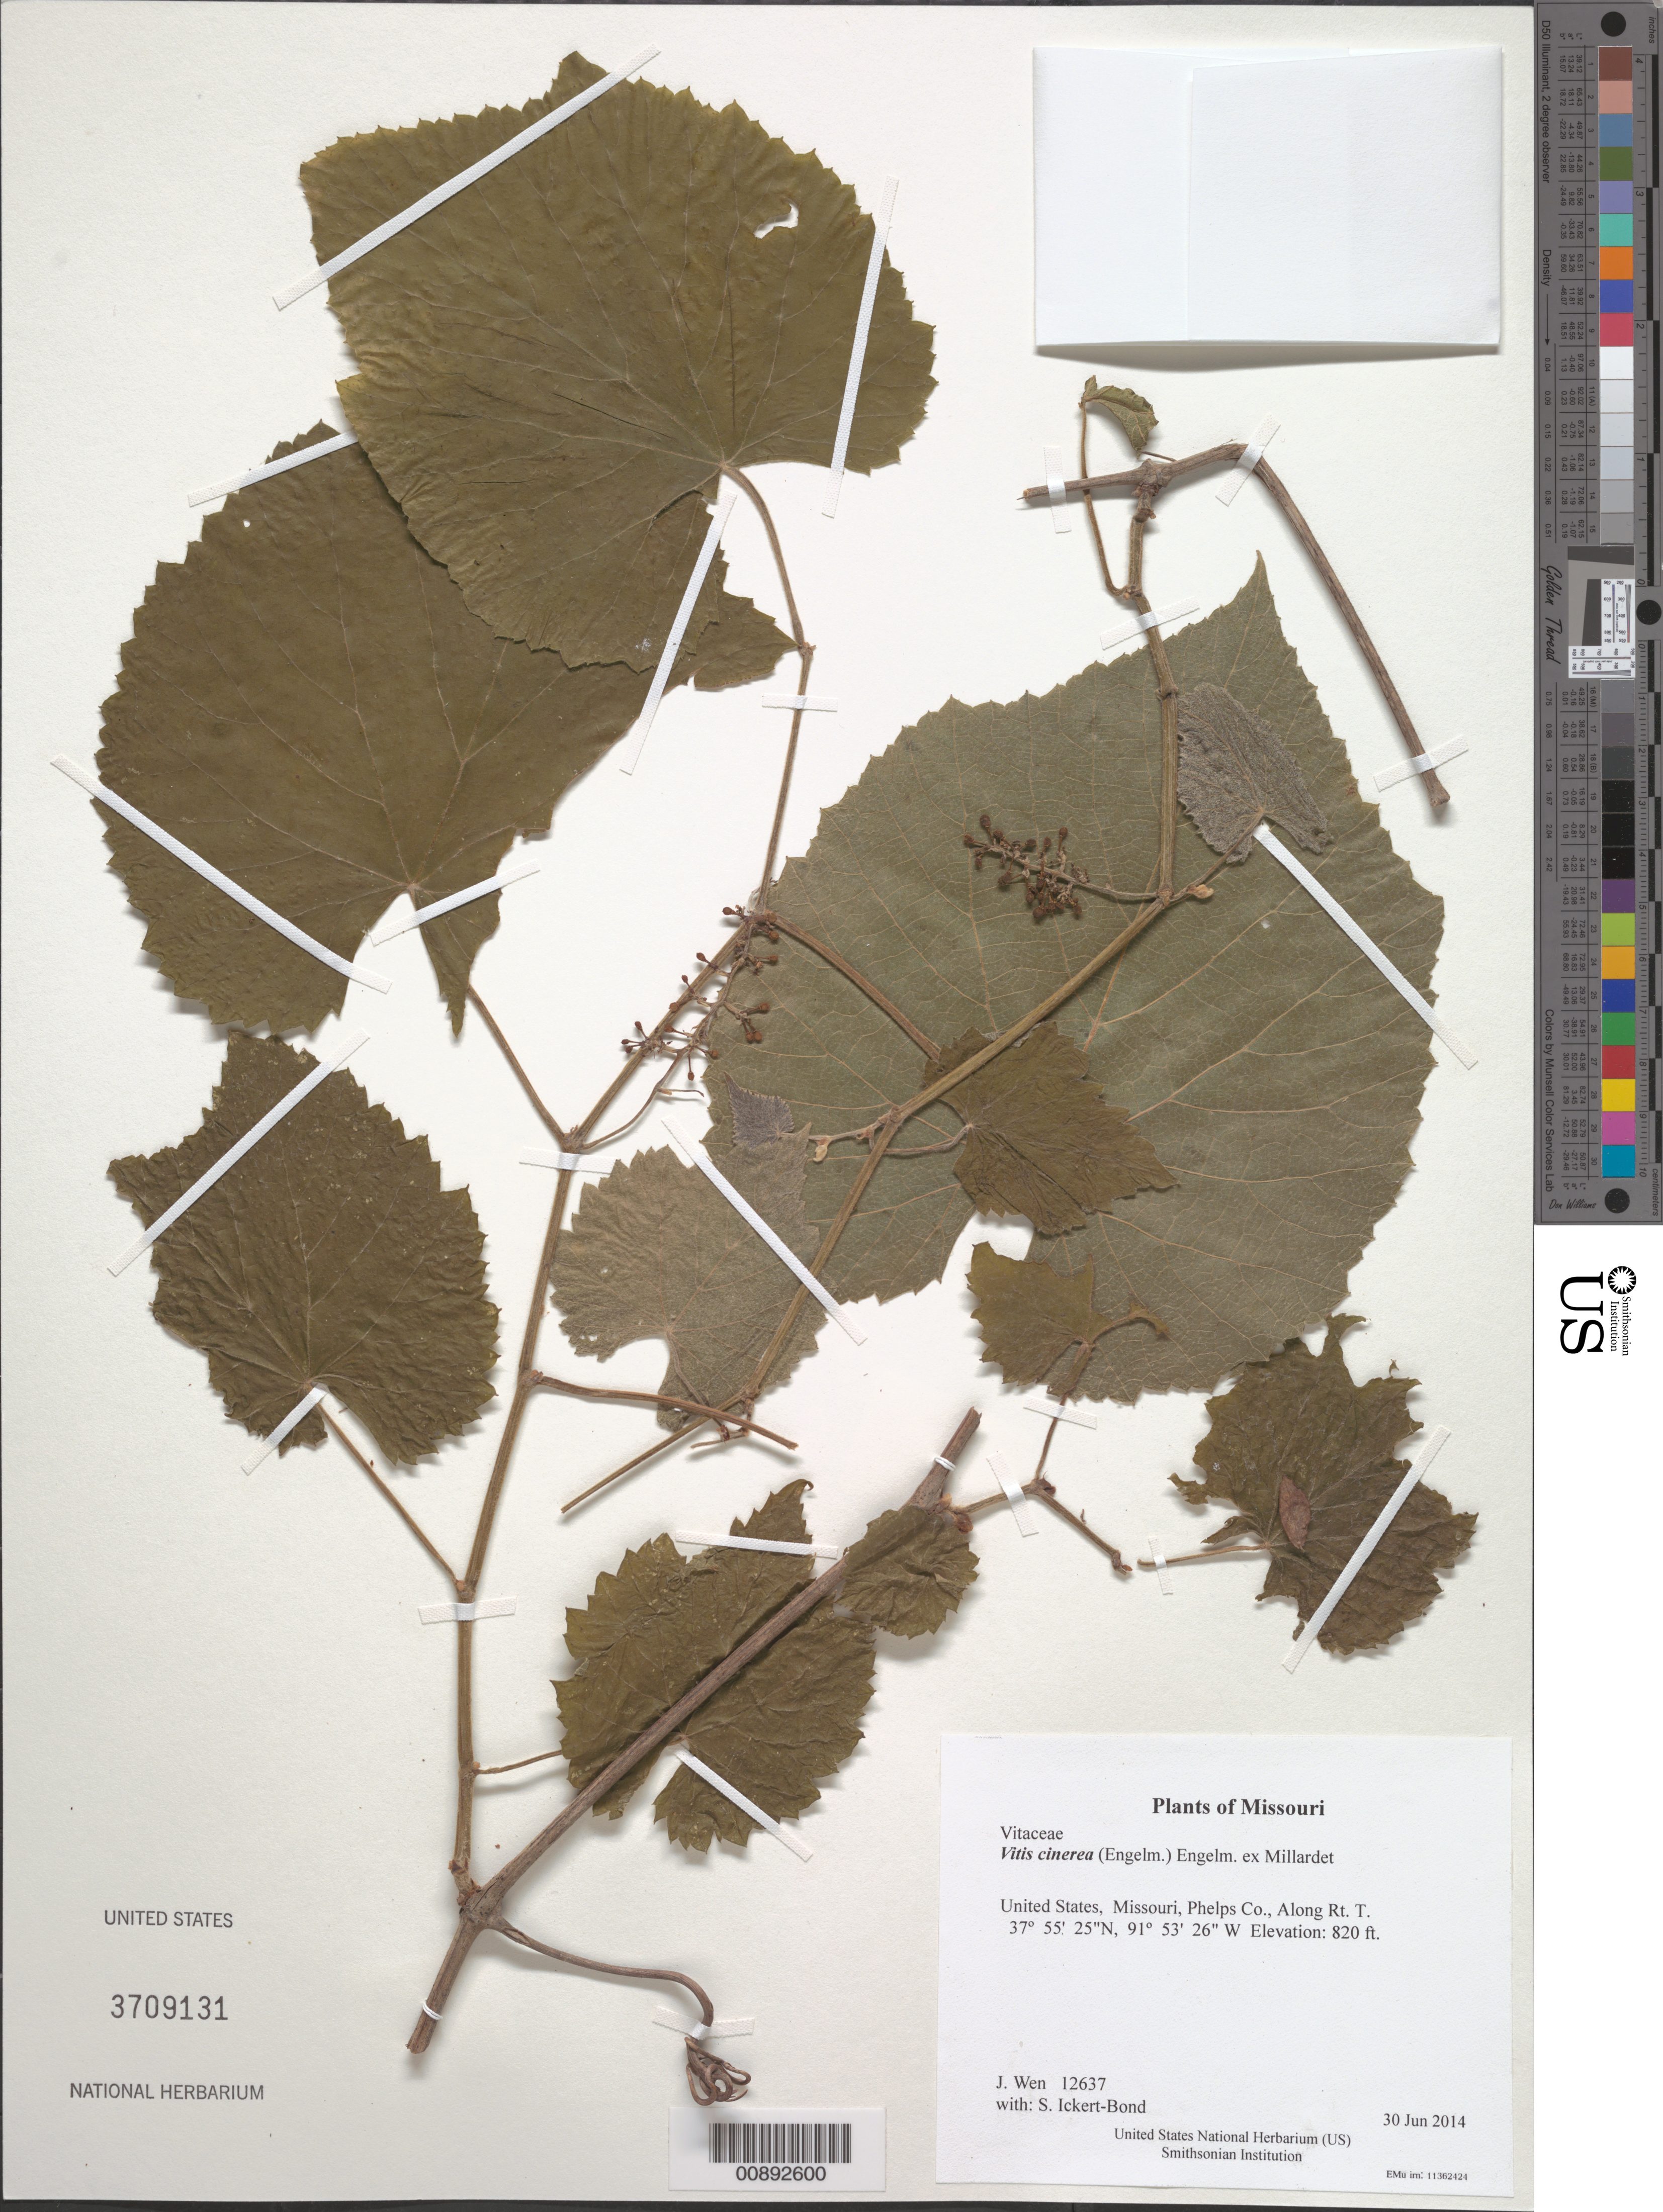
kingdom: Plantae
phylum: Tracheophyta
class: Magnoliopsida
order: Vitales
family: Vitaceae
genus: Vitis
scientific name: Vitis cinerea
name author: (Engelm.) Millardet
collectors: J. Wen & S. Ickert-Bond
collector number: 12637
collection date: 2014-06-30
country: United States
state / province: Missouri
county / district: Phelps Co.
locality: Along Rt. T.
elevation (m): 250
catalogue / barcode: US 3709131